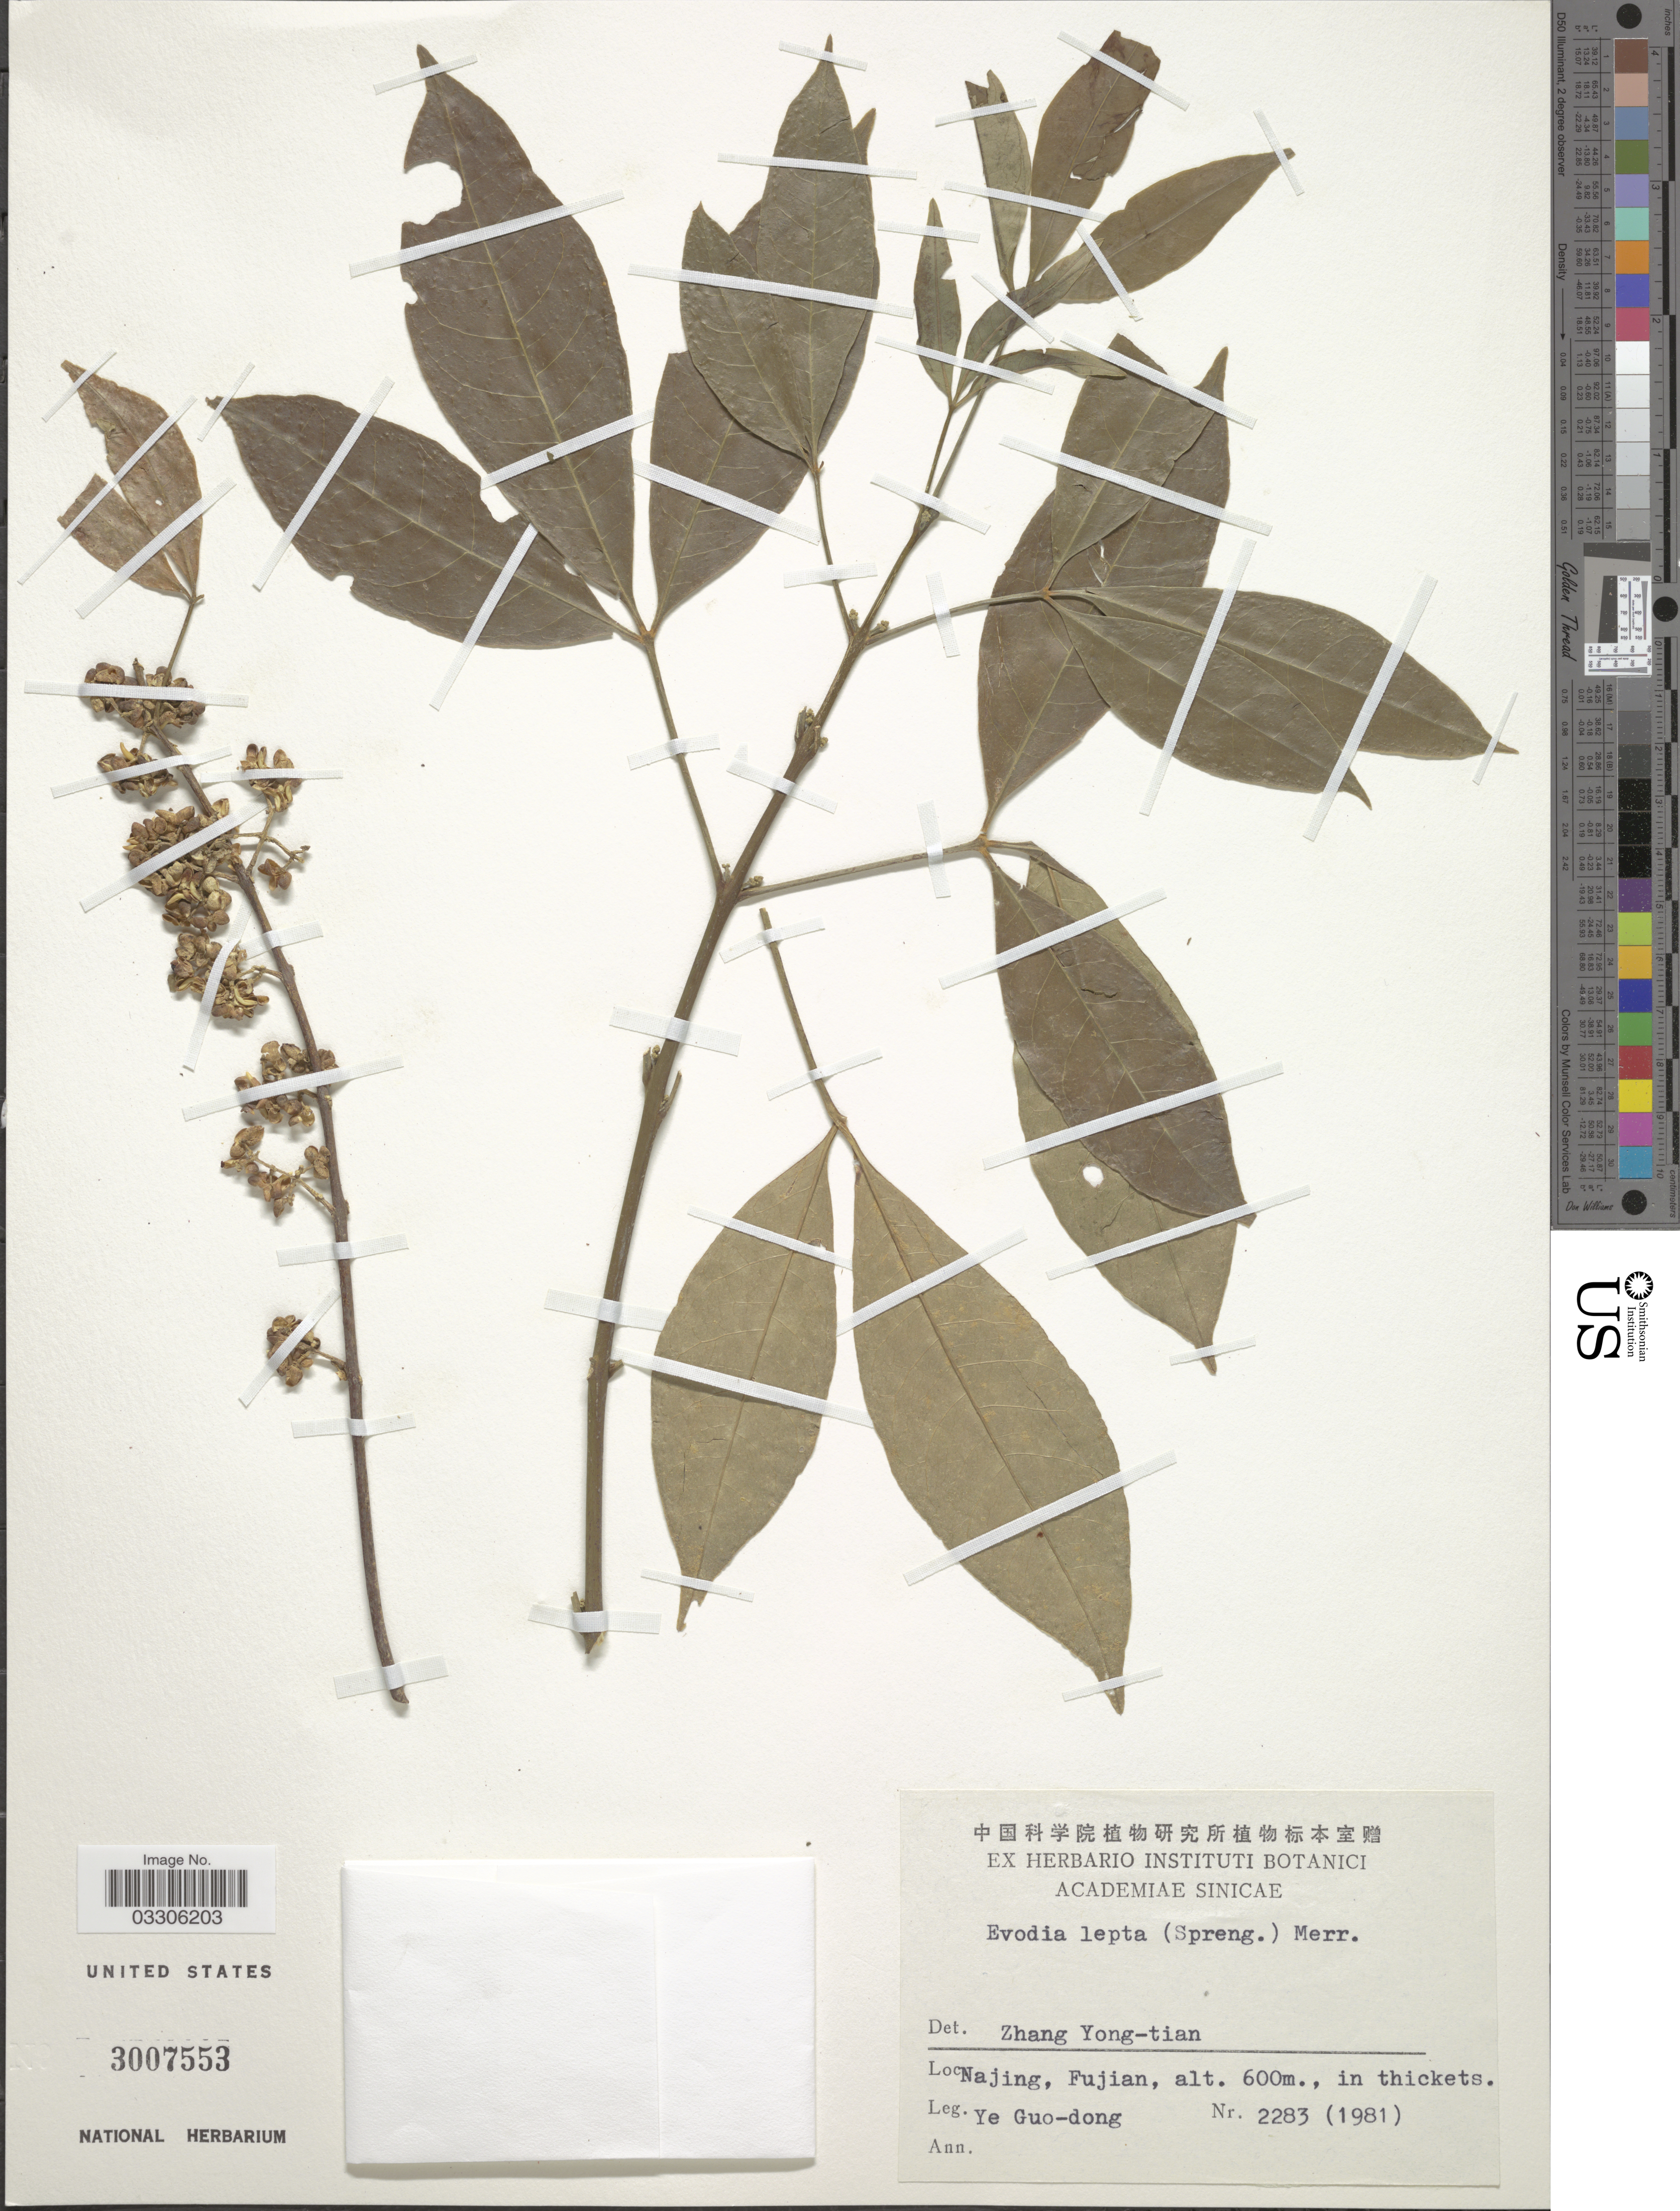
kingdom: Plantae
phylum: Tracheophyta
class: Magnoliopsida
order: Sapindales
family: Rutaceae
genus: Melicope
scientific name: Melicope pteleifolia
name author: (Champ. ex Benth.) T.G. Hartley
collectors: Y. Guo-dong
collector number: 2283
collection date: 1981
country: China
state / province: Fujian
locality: Najing, Fujian.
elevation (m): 600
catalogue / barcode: US 3007553